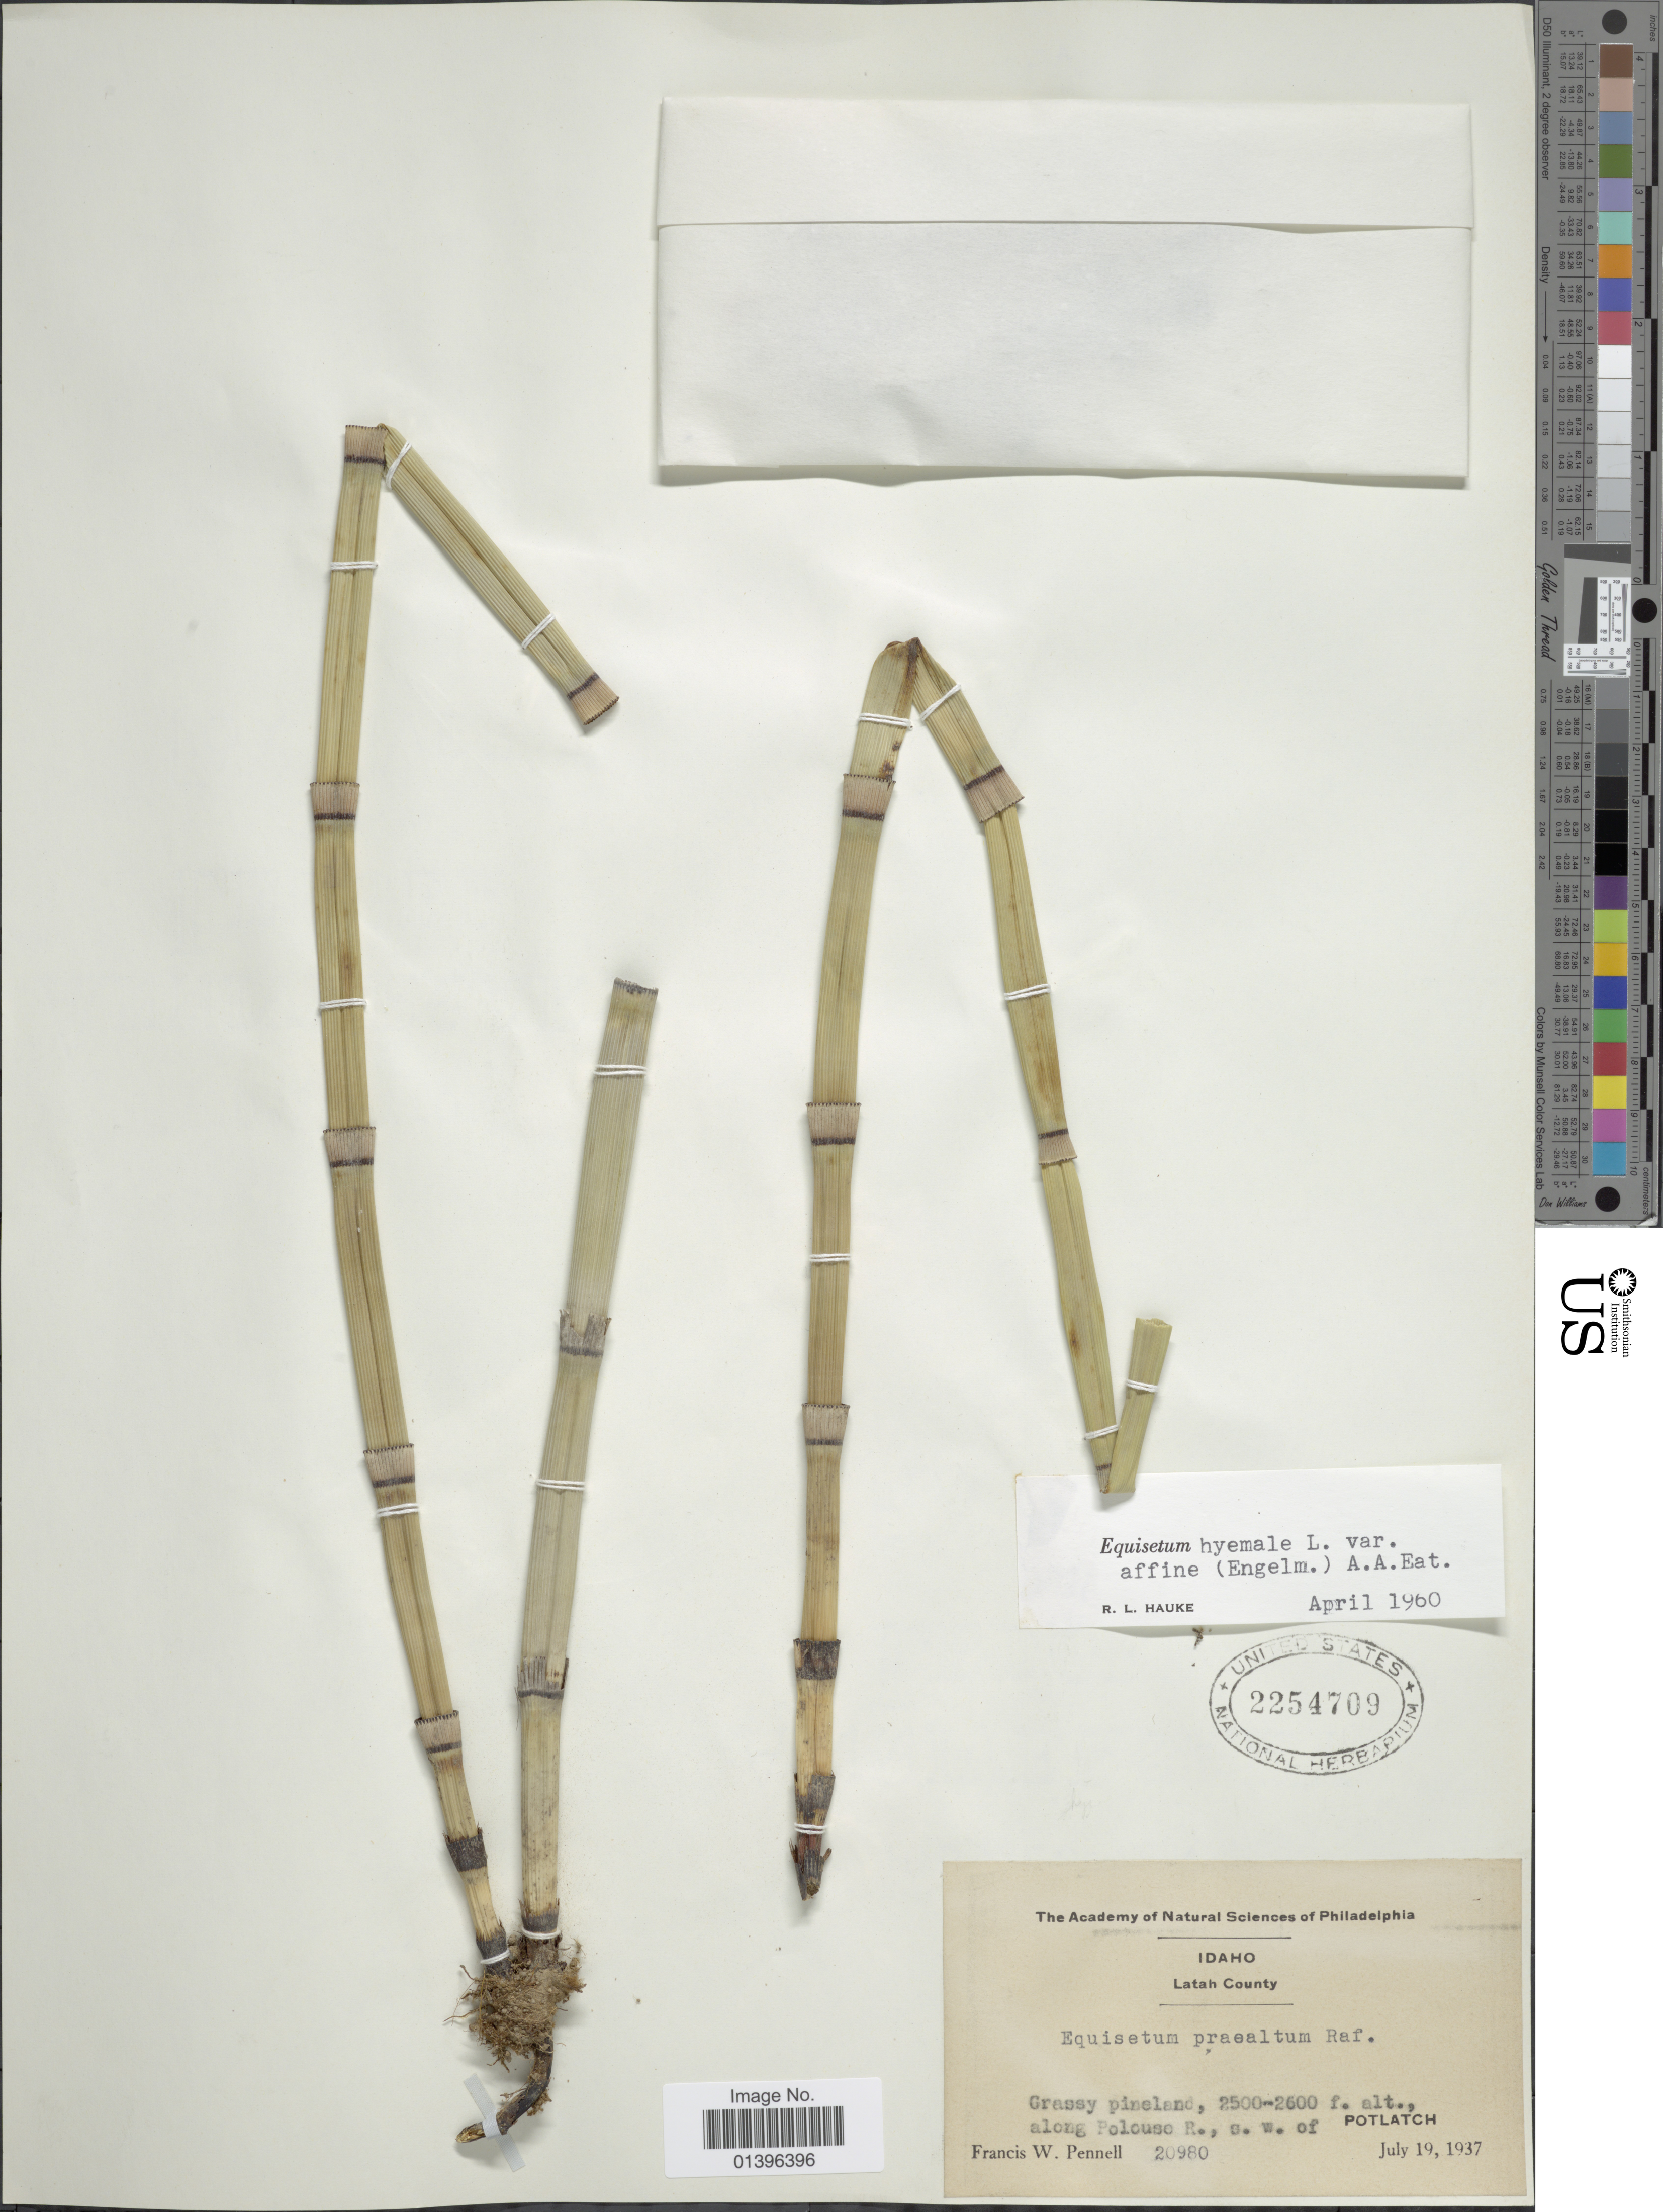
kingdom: Plantae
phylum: Tracheophyta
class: Polypodiopsida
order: Equisetales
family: Equisetaceae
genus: Equisetum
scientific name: Equisetum hyemale var. affine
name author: (Engelm.) A.A. Eaton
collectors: F. W. Pennell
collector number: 20980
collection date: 1937-07-19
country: United States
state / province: Idaho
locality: Latah County. Along Polouse R., s.w. of Potlatch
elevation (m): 762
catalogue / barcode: US 2254709